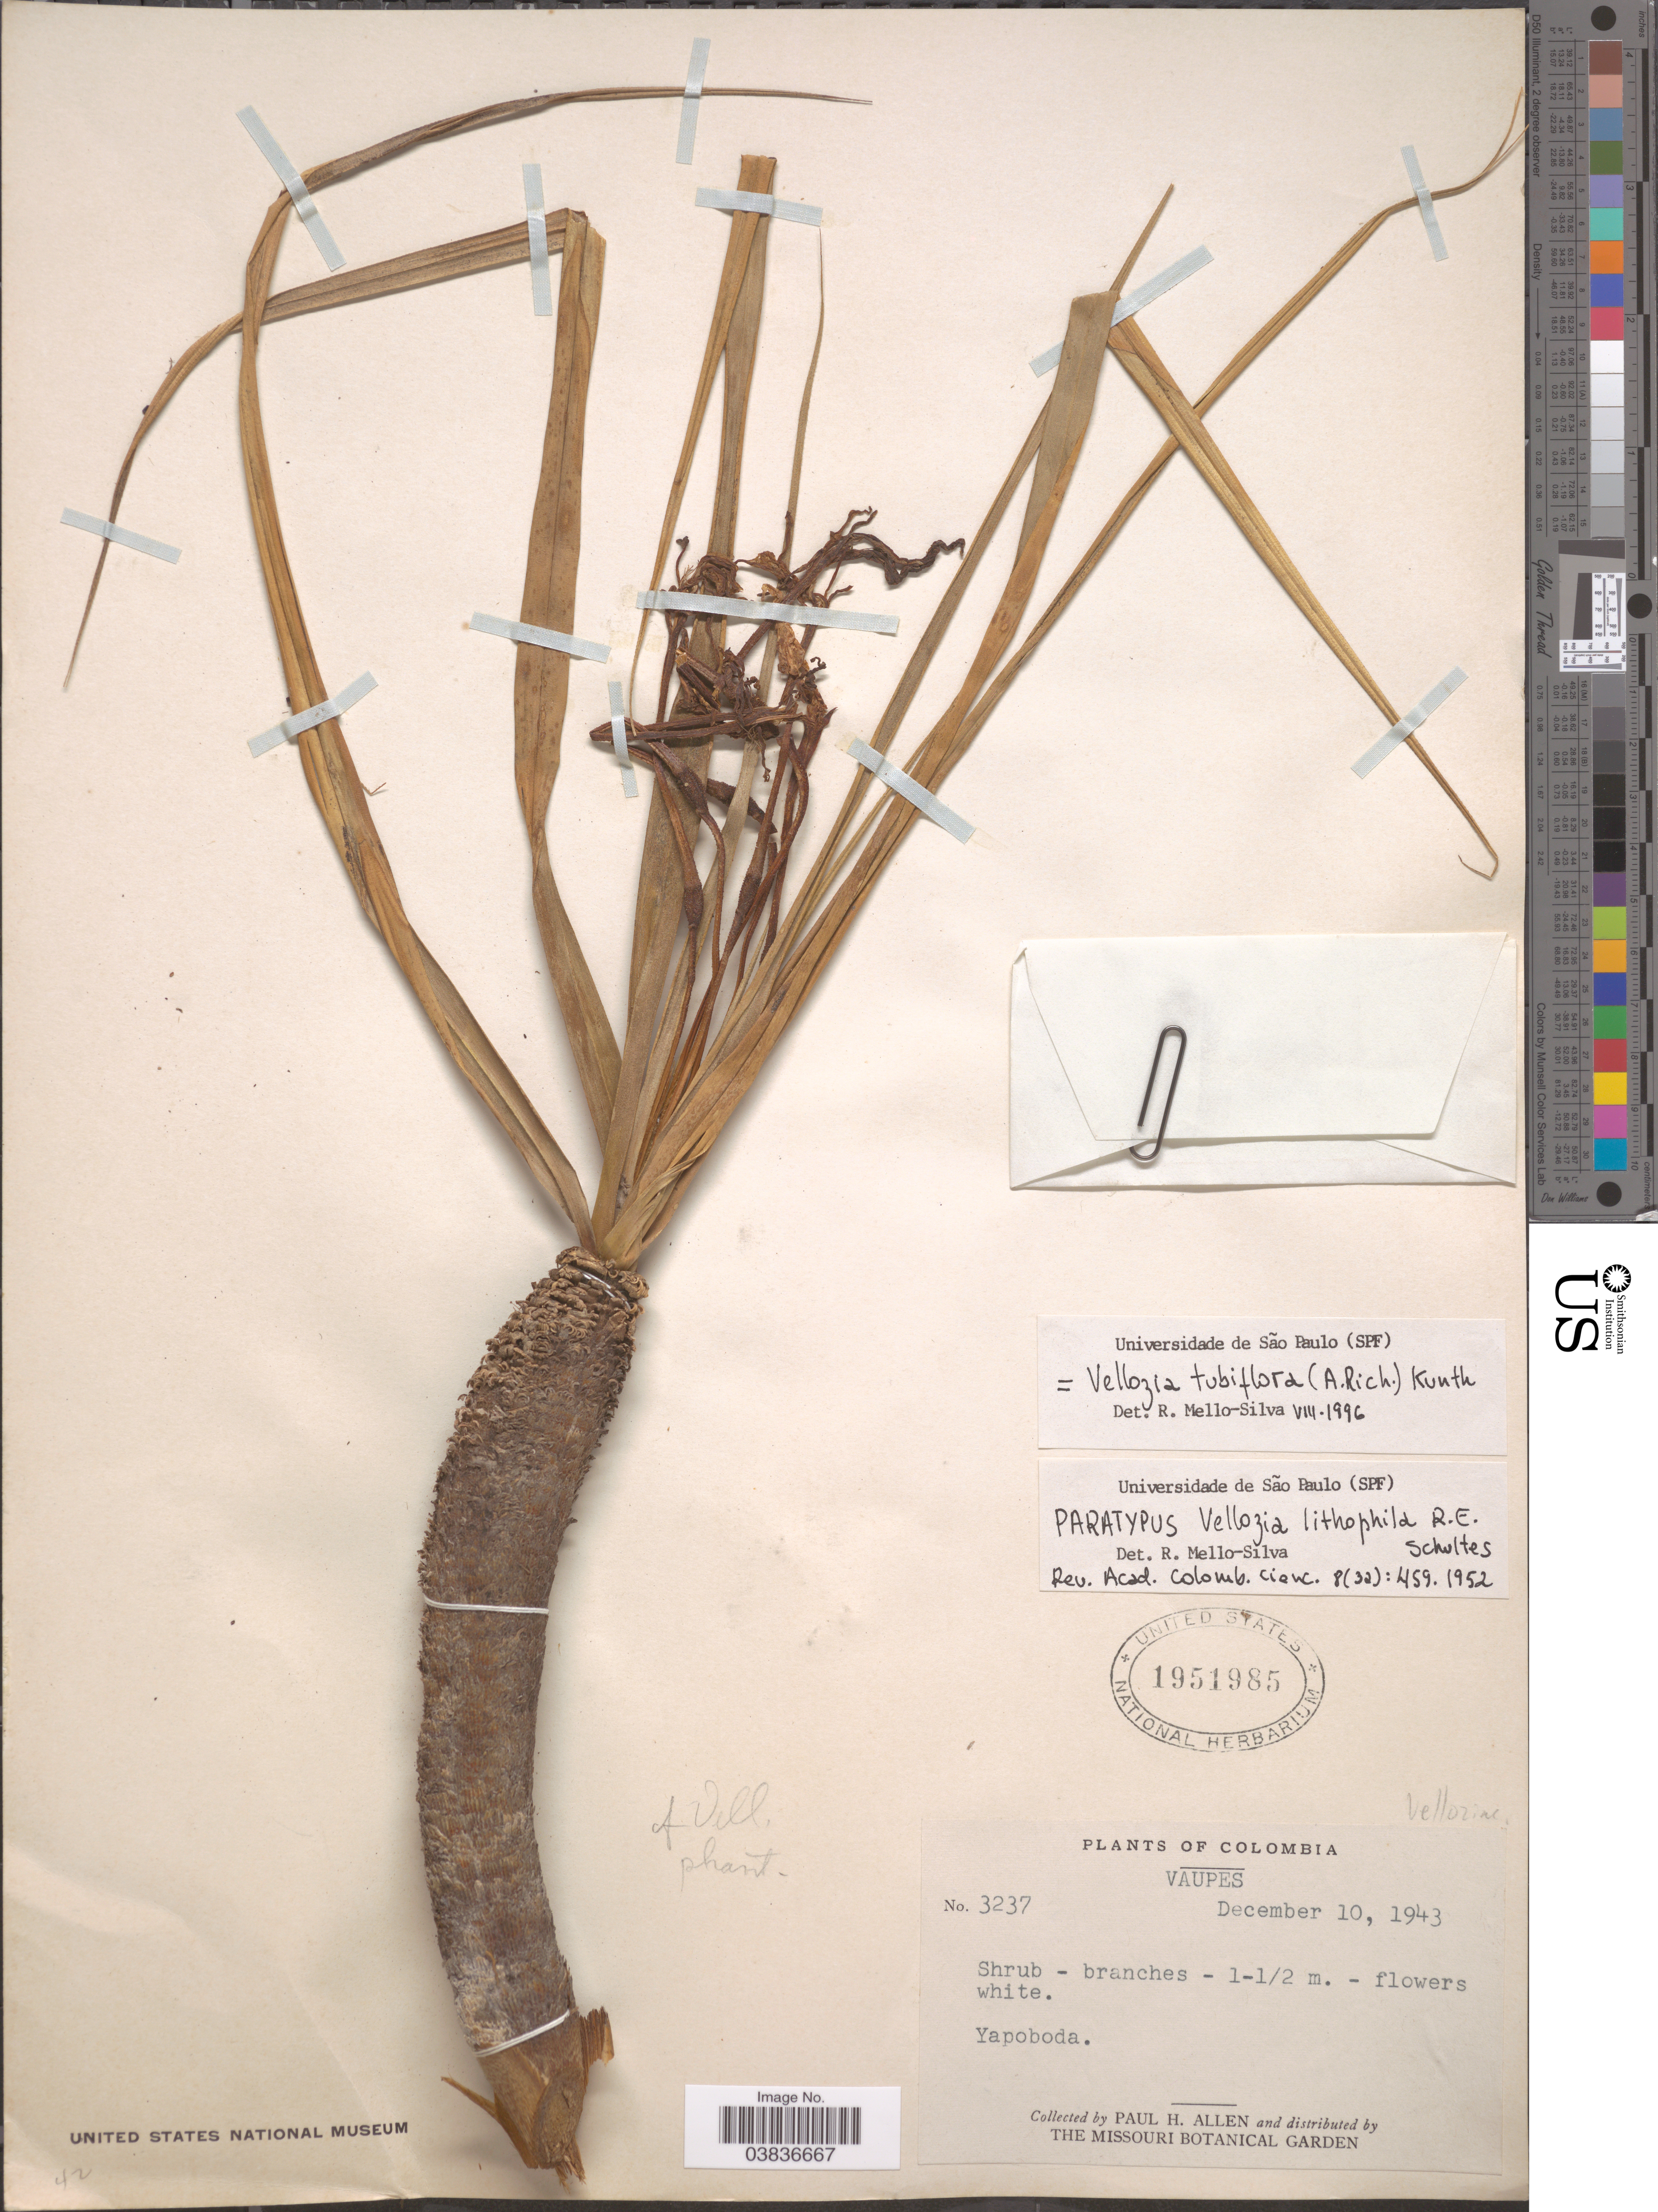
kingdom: Plantae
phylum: Tracheophyta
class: Liliopsida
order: Pandanales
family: Velloziaceae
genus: Vellozia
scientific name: Vellozia tubiflora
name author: (A. Rich.) Kunth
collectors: P. H. Allen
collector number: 3237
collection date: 1943-12-10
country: Colombia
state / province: Vaupés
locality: Yapoboda.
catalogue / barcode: US 1951985